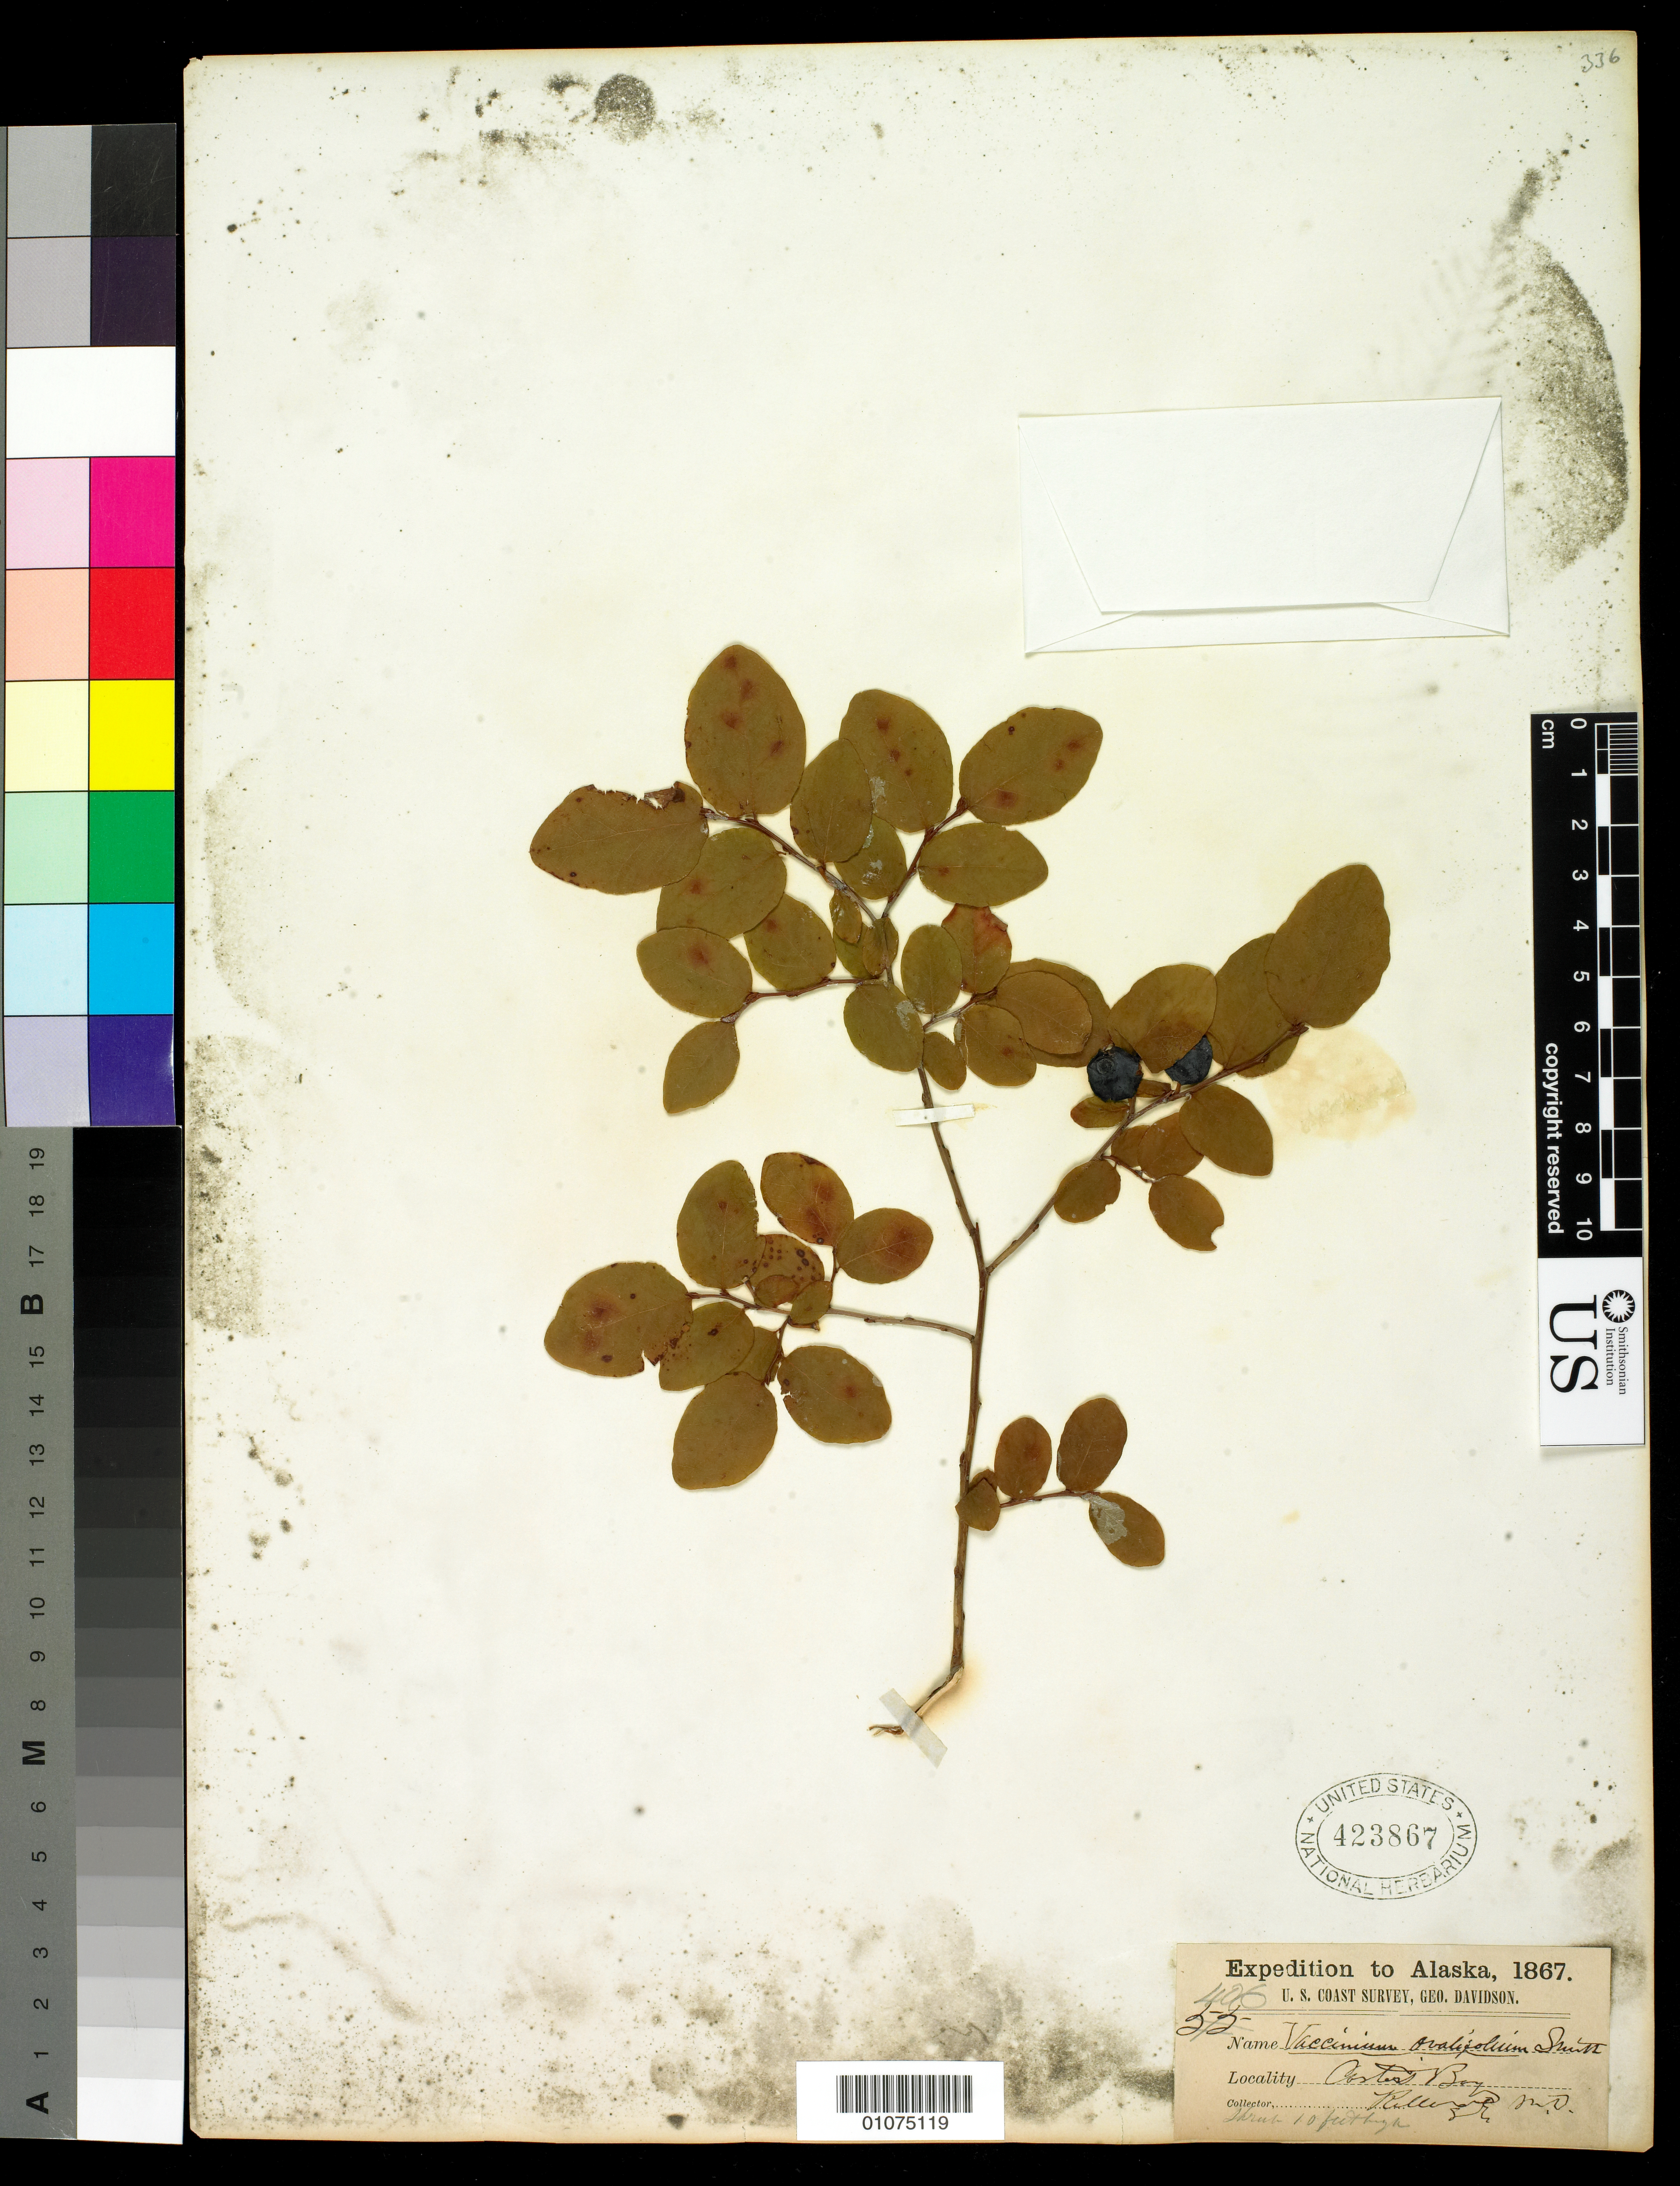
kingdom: Plantae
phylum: Tracheophyta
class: Magnoliopsida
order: Ericales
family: Ericaceae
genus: Vaccinium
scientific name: Vaccinium ovalifolium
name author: Sm.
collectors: A. Kellogg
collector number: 406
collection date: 1867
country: United States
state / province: Alaska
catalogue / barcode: US 423867